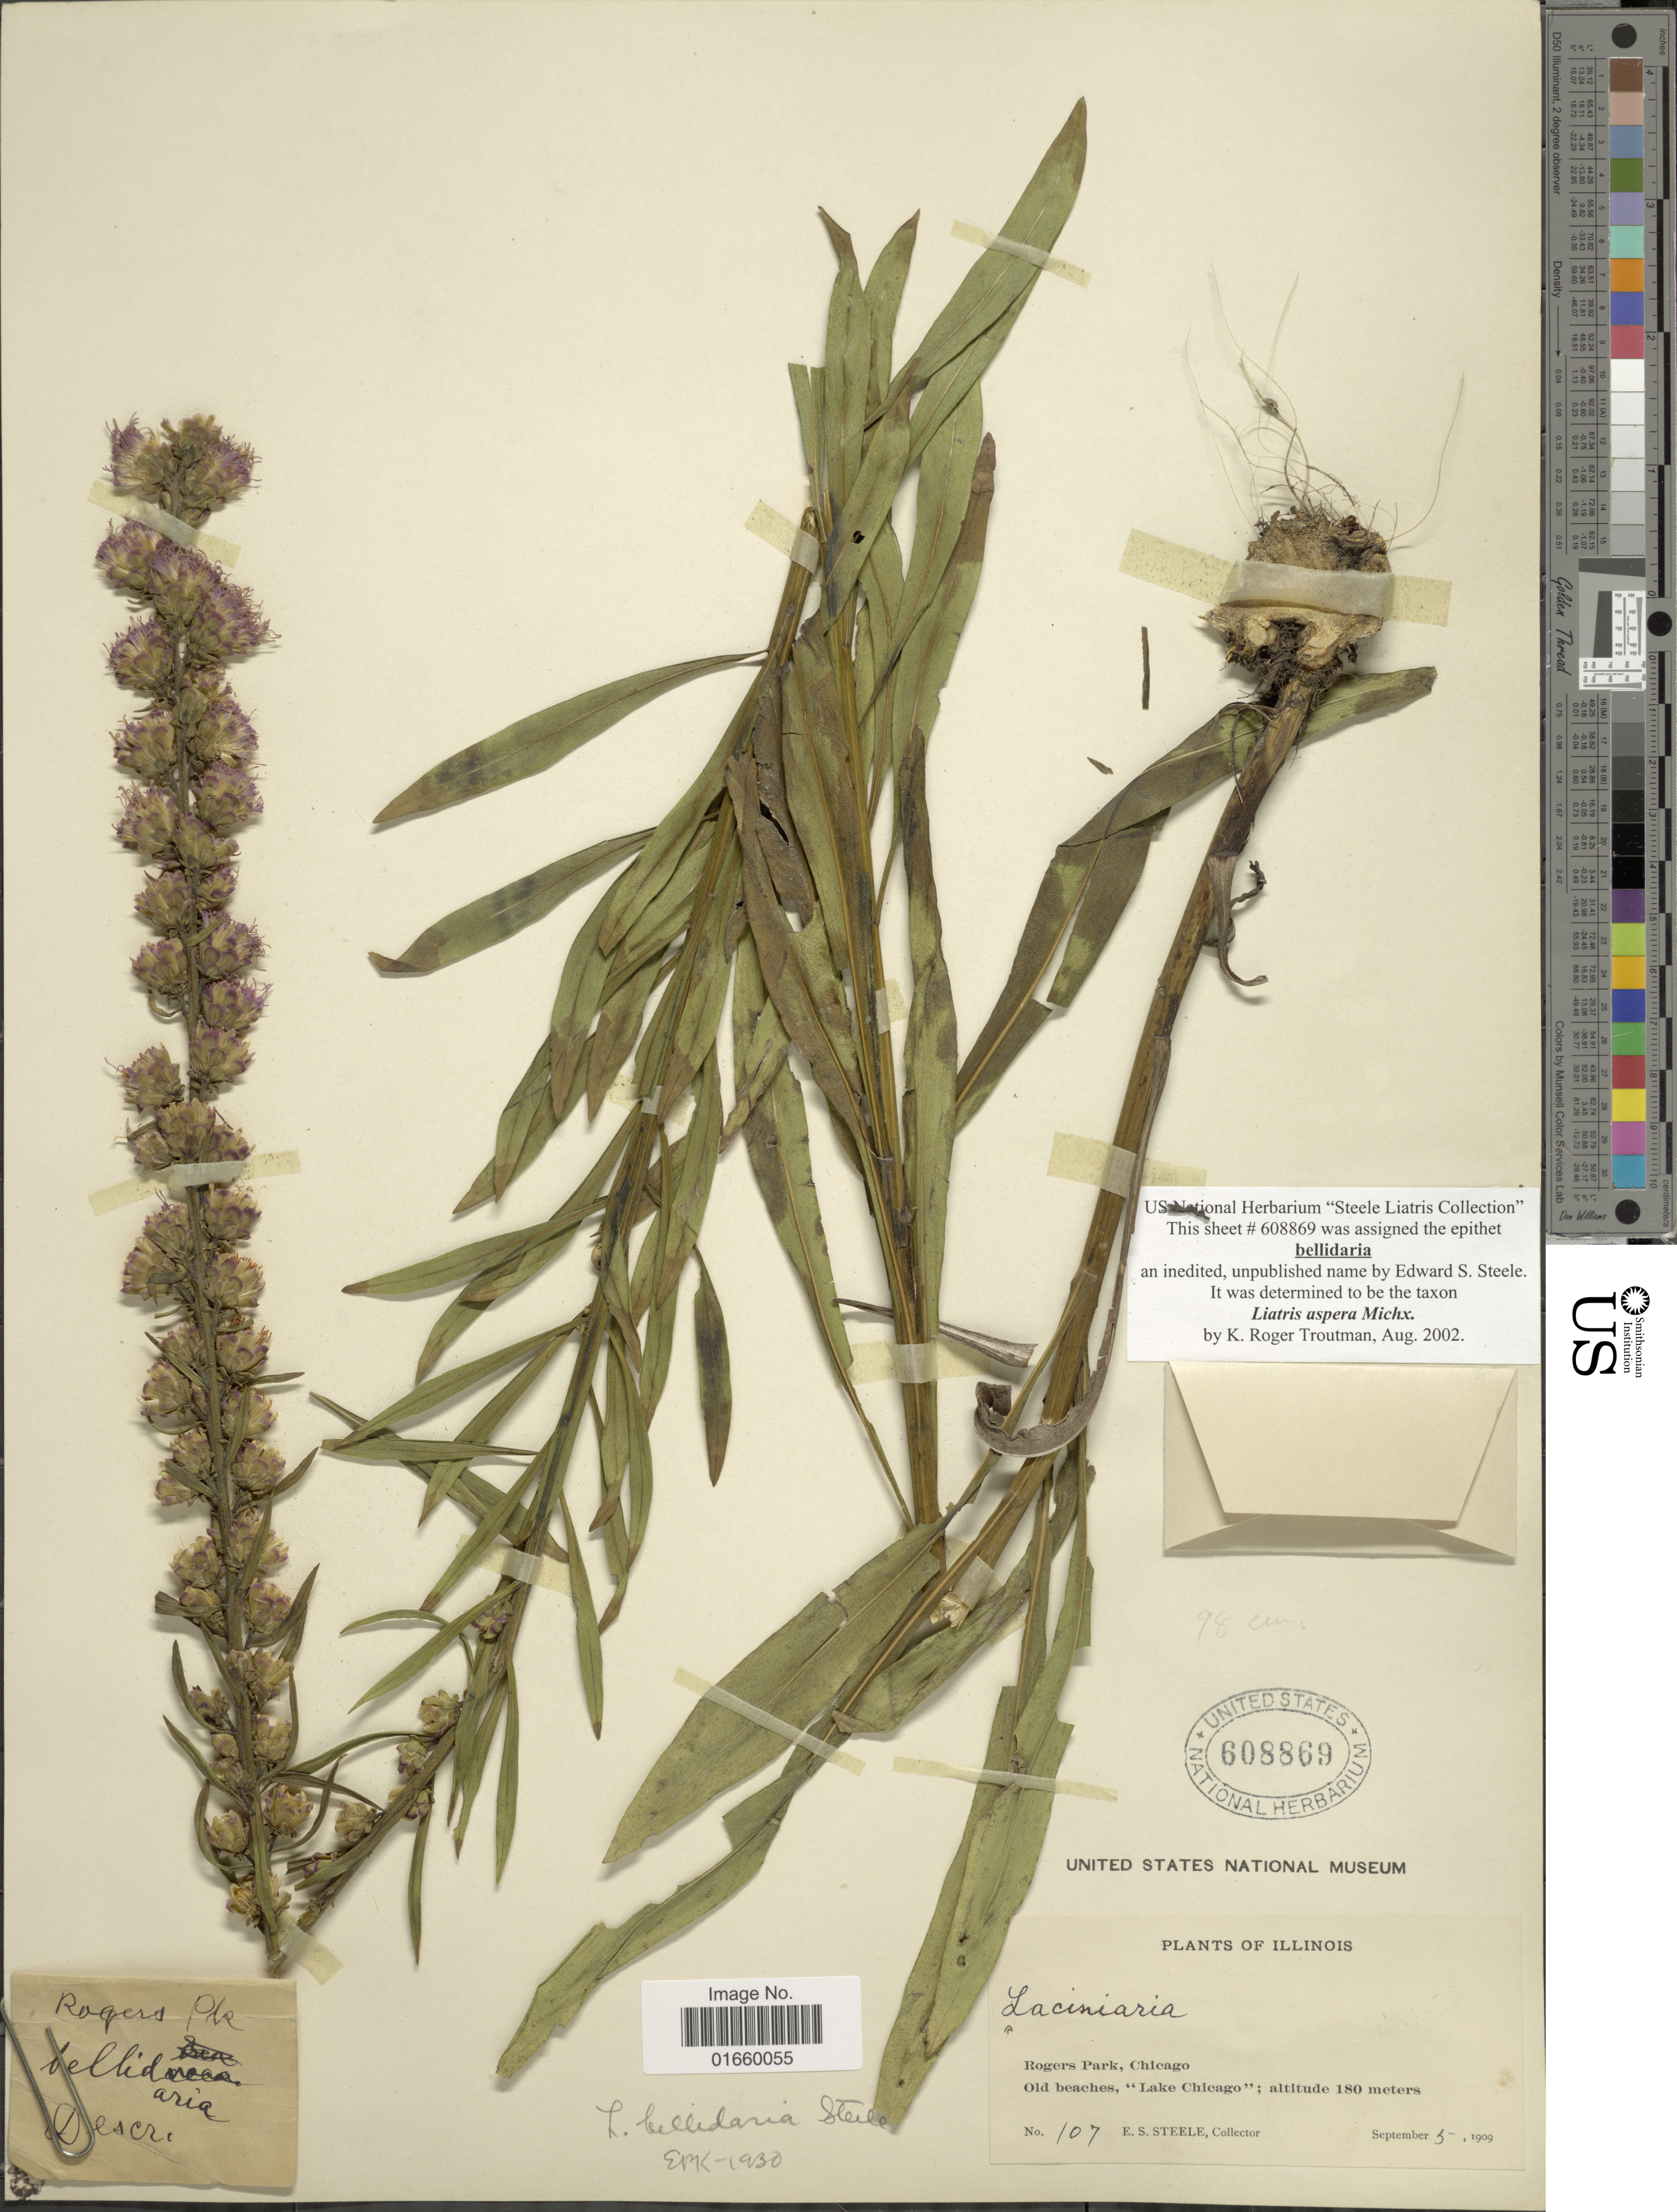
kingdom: Plantae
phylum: Tracheophyta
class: Magnoliopsida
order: Asterales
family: Asteraceae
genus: Liatris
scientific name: Liatris aspera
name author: Michx.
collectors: E. Steele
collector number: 107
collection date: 1909-09-05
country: United States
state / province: Illinois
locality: Rogers Park, Chicago, Old Beaches, "Lake Chicago"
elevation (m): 180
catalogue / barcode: US 608869